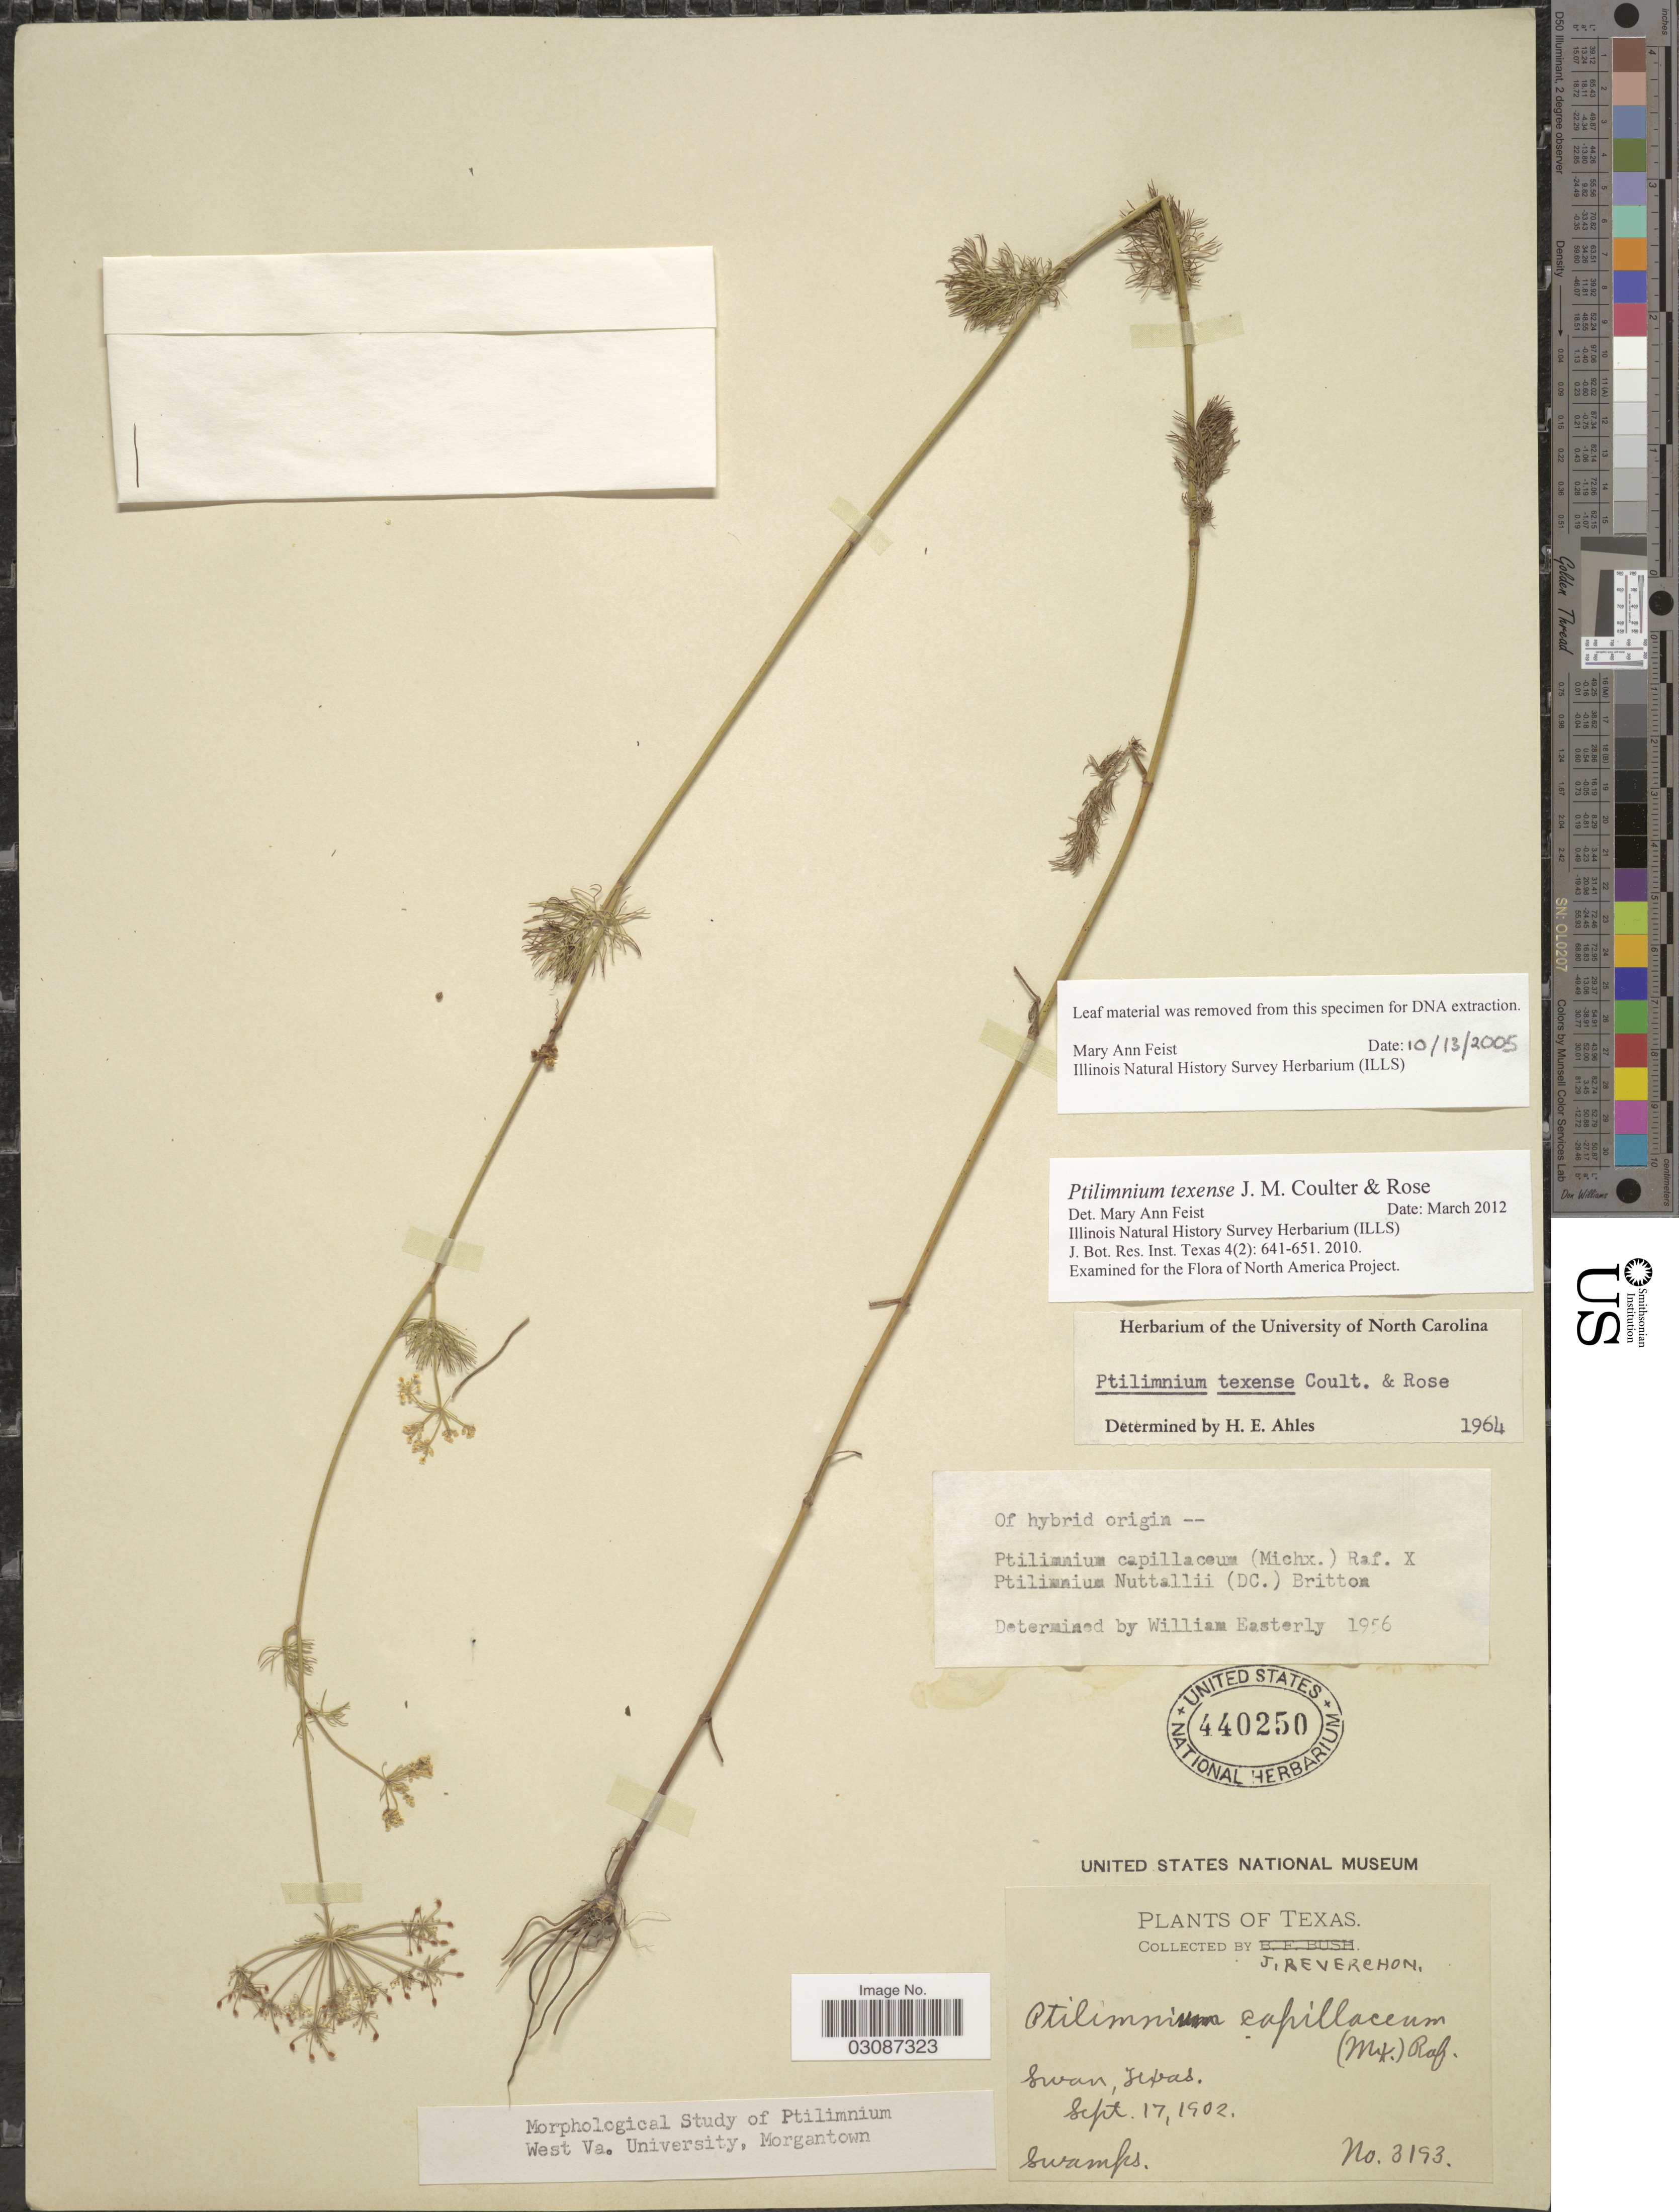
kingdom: Plantae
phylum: Tracheophyta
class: Magnoliopsida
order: Apiales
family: Apiaceae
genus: Ptilimnium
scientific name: Ptilimnium x texense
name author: (J.M. Coult. & Rose) Easterly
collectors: J. Reverchon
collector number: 3193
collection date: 1902-09-17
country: United States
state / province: Texas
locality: Swan.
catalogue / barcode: US 440250